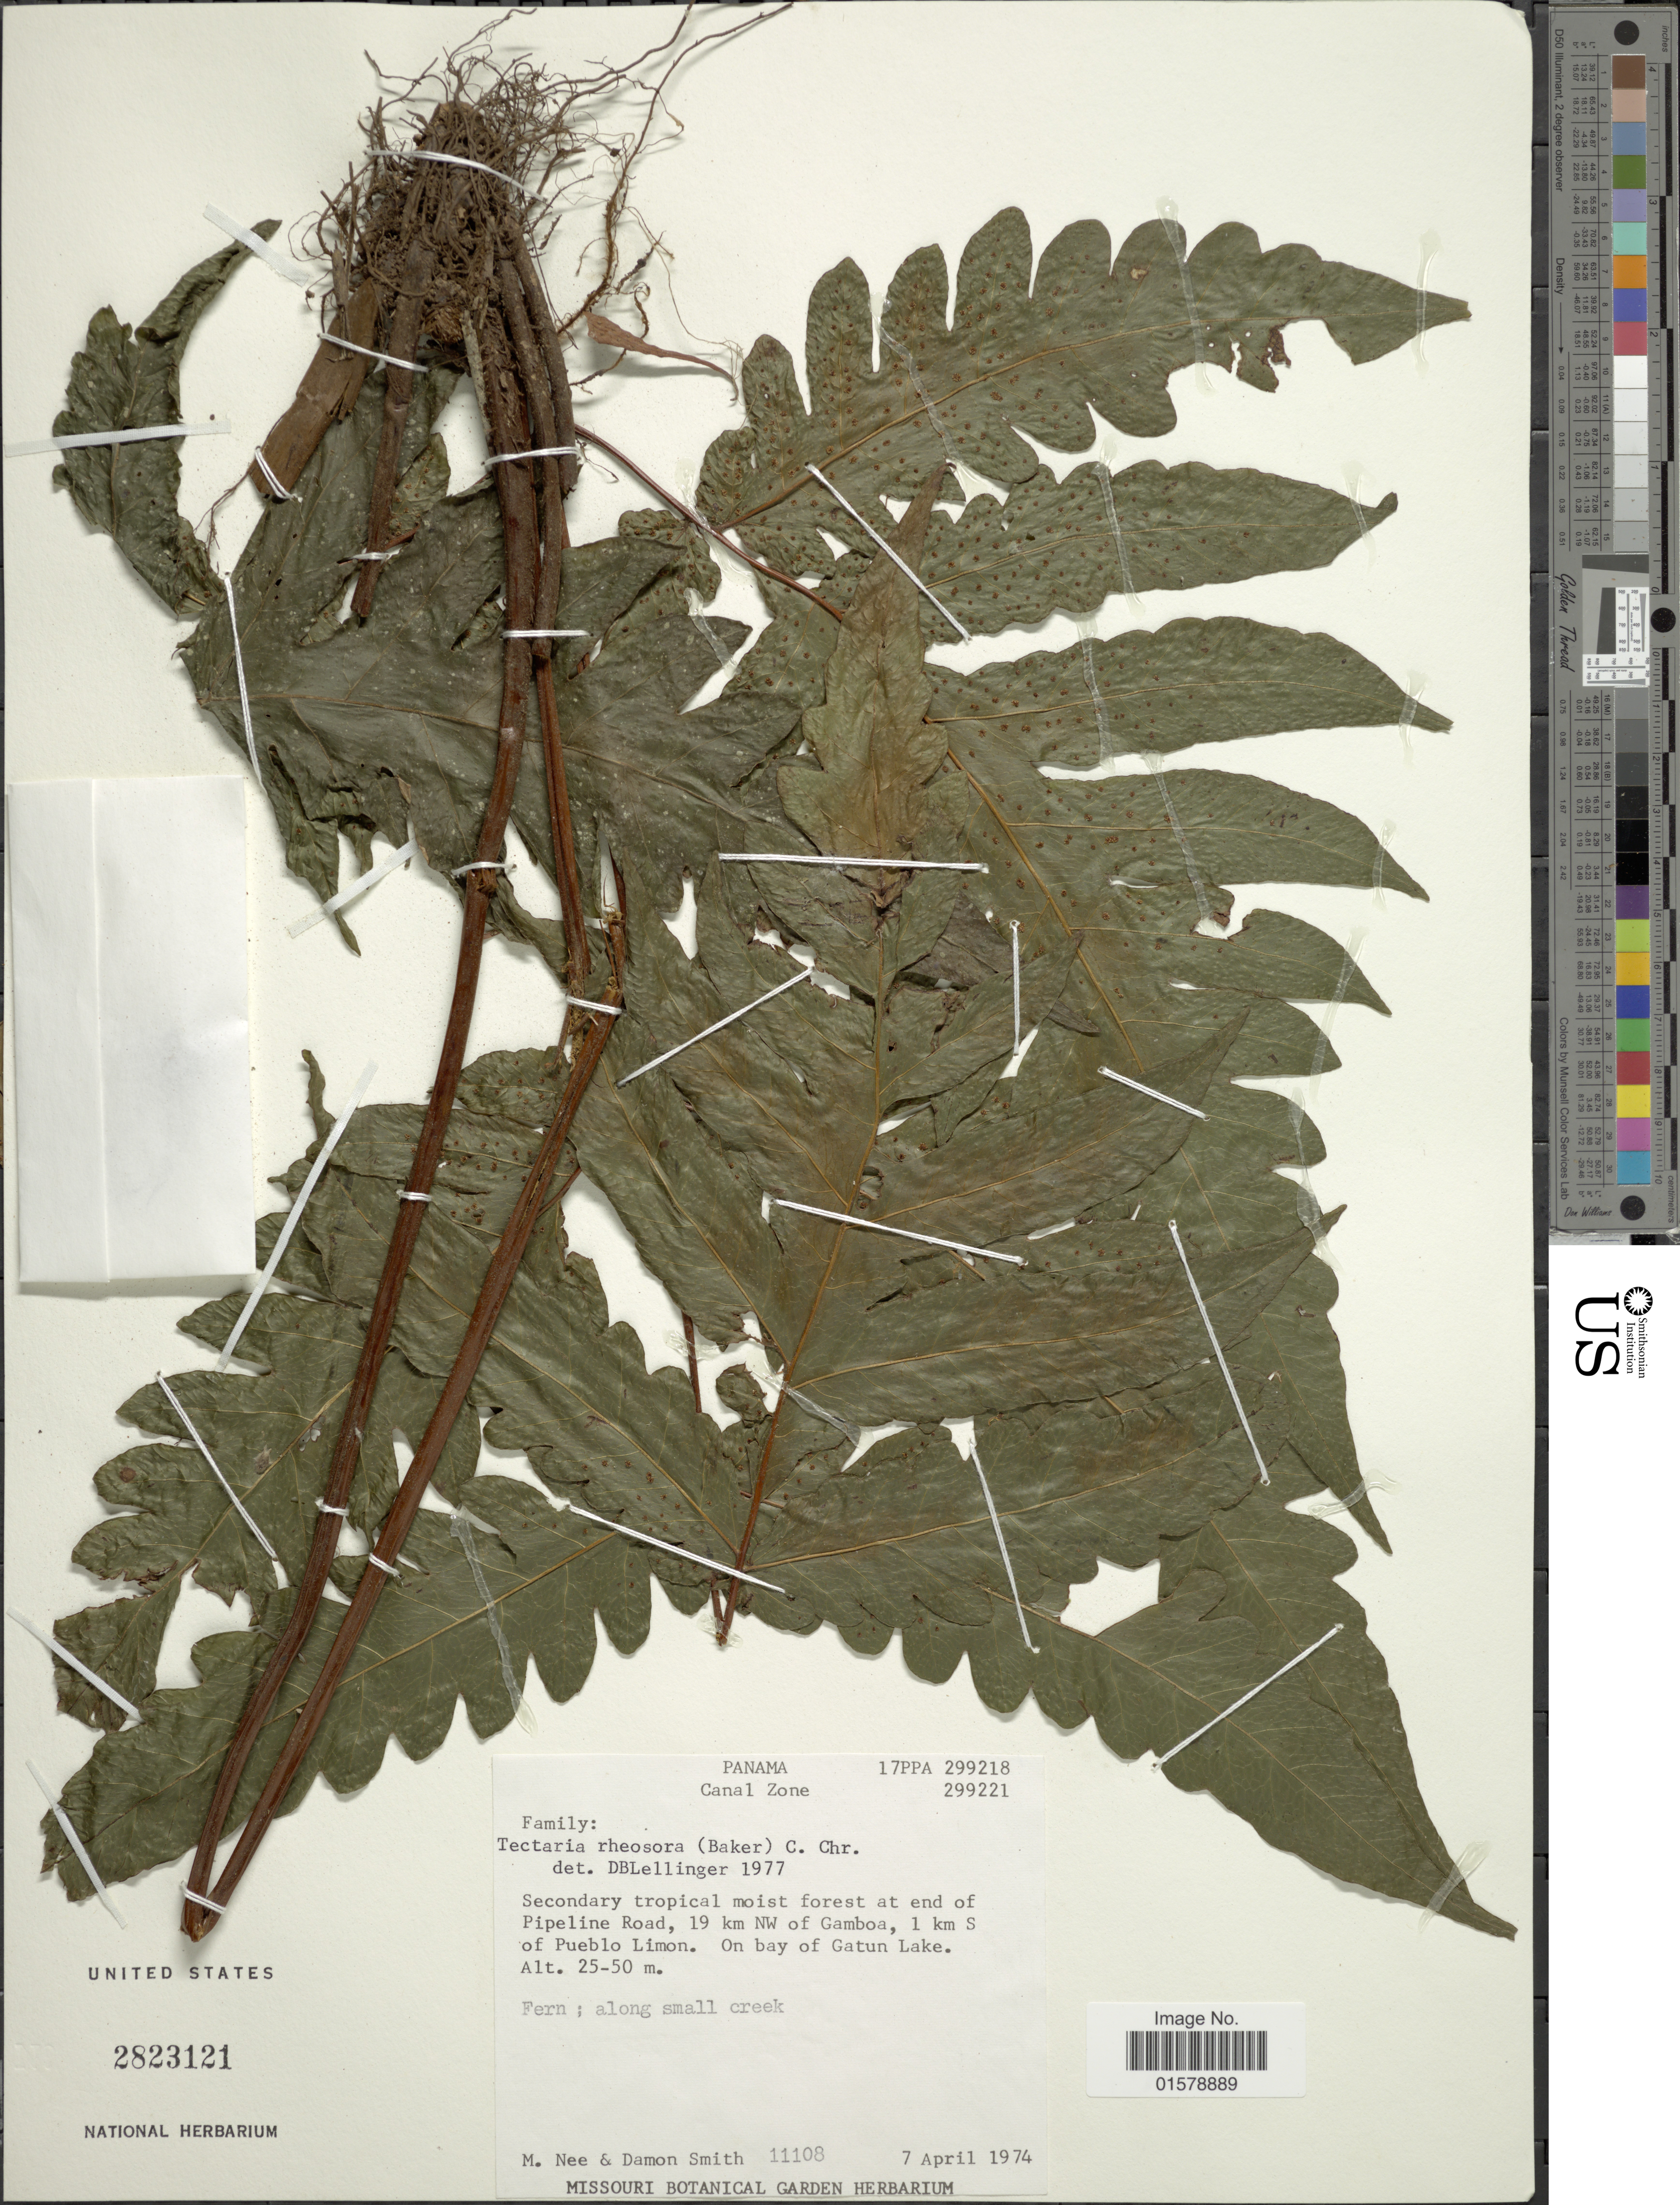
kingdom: Plantae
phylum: Tracheophyta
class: Polypodiopsida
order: Polypodiales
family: Tectariaceae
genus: Tectaria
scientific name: Tectaria rivalis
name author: (Mett. ex Kuhn) C. Chr.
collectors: M. Nee & D. A. Smith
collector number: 11108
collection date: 1974-04-07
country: Panama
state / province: Colón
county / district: Canal Zone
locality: Canal Zone, Secondary tropical moist forest at end of Pipeline Road, 19 km NW of Gamboa, 1 km S of Pueblo Limon, on bay of Gatun Lake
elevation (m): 25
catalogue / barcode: US 2823121